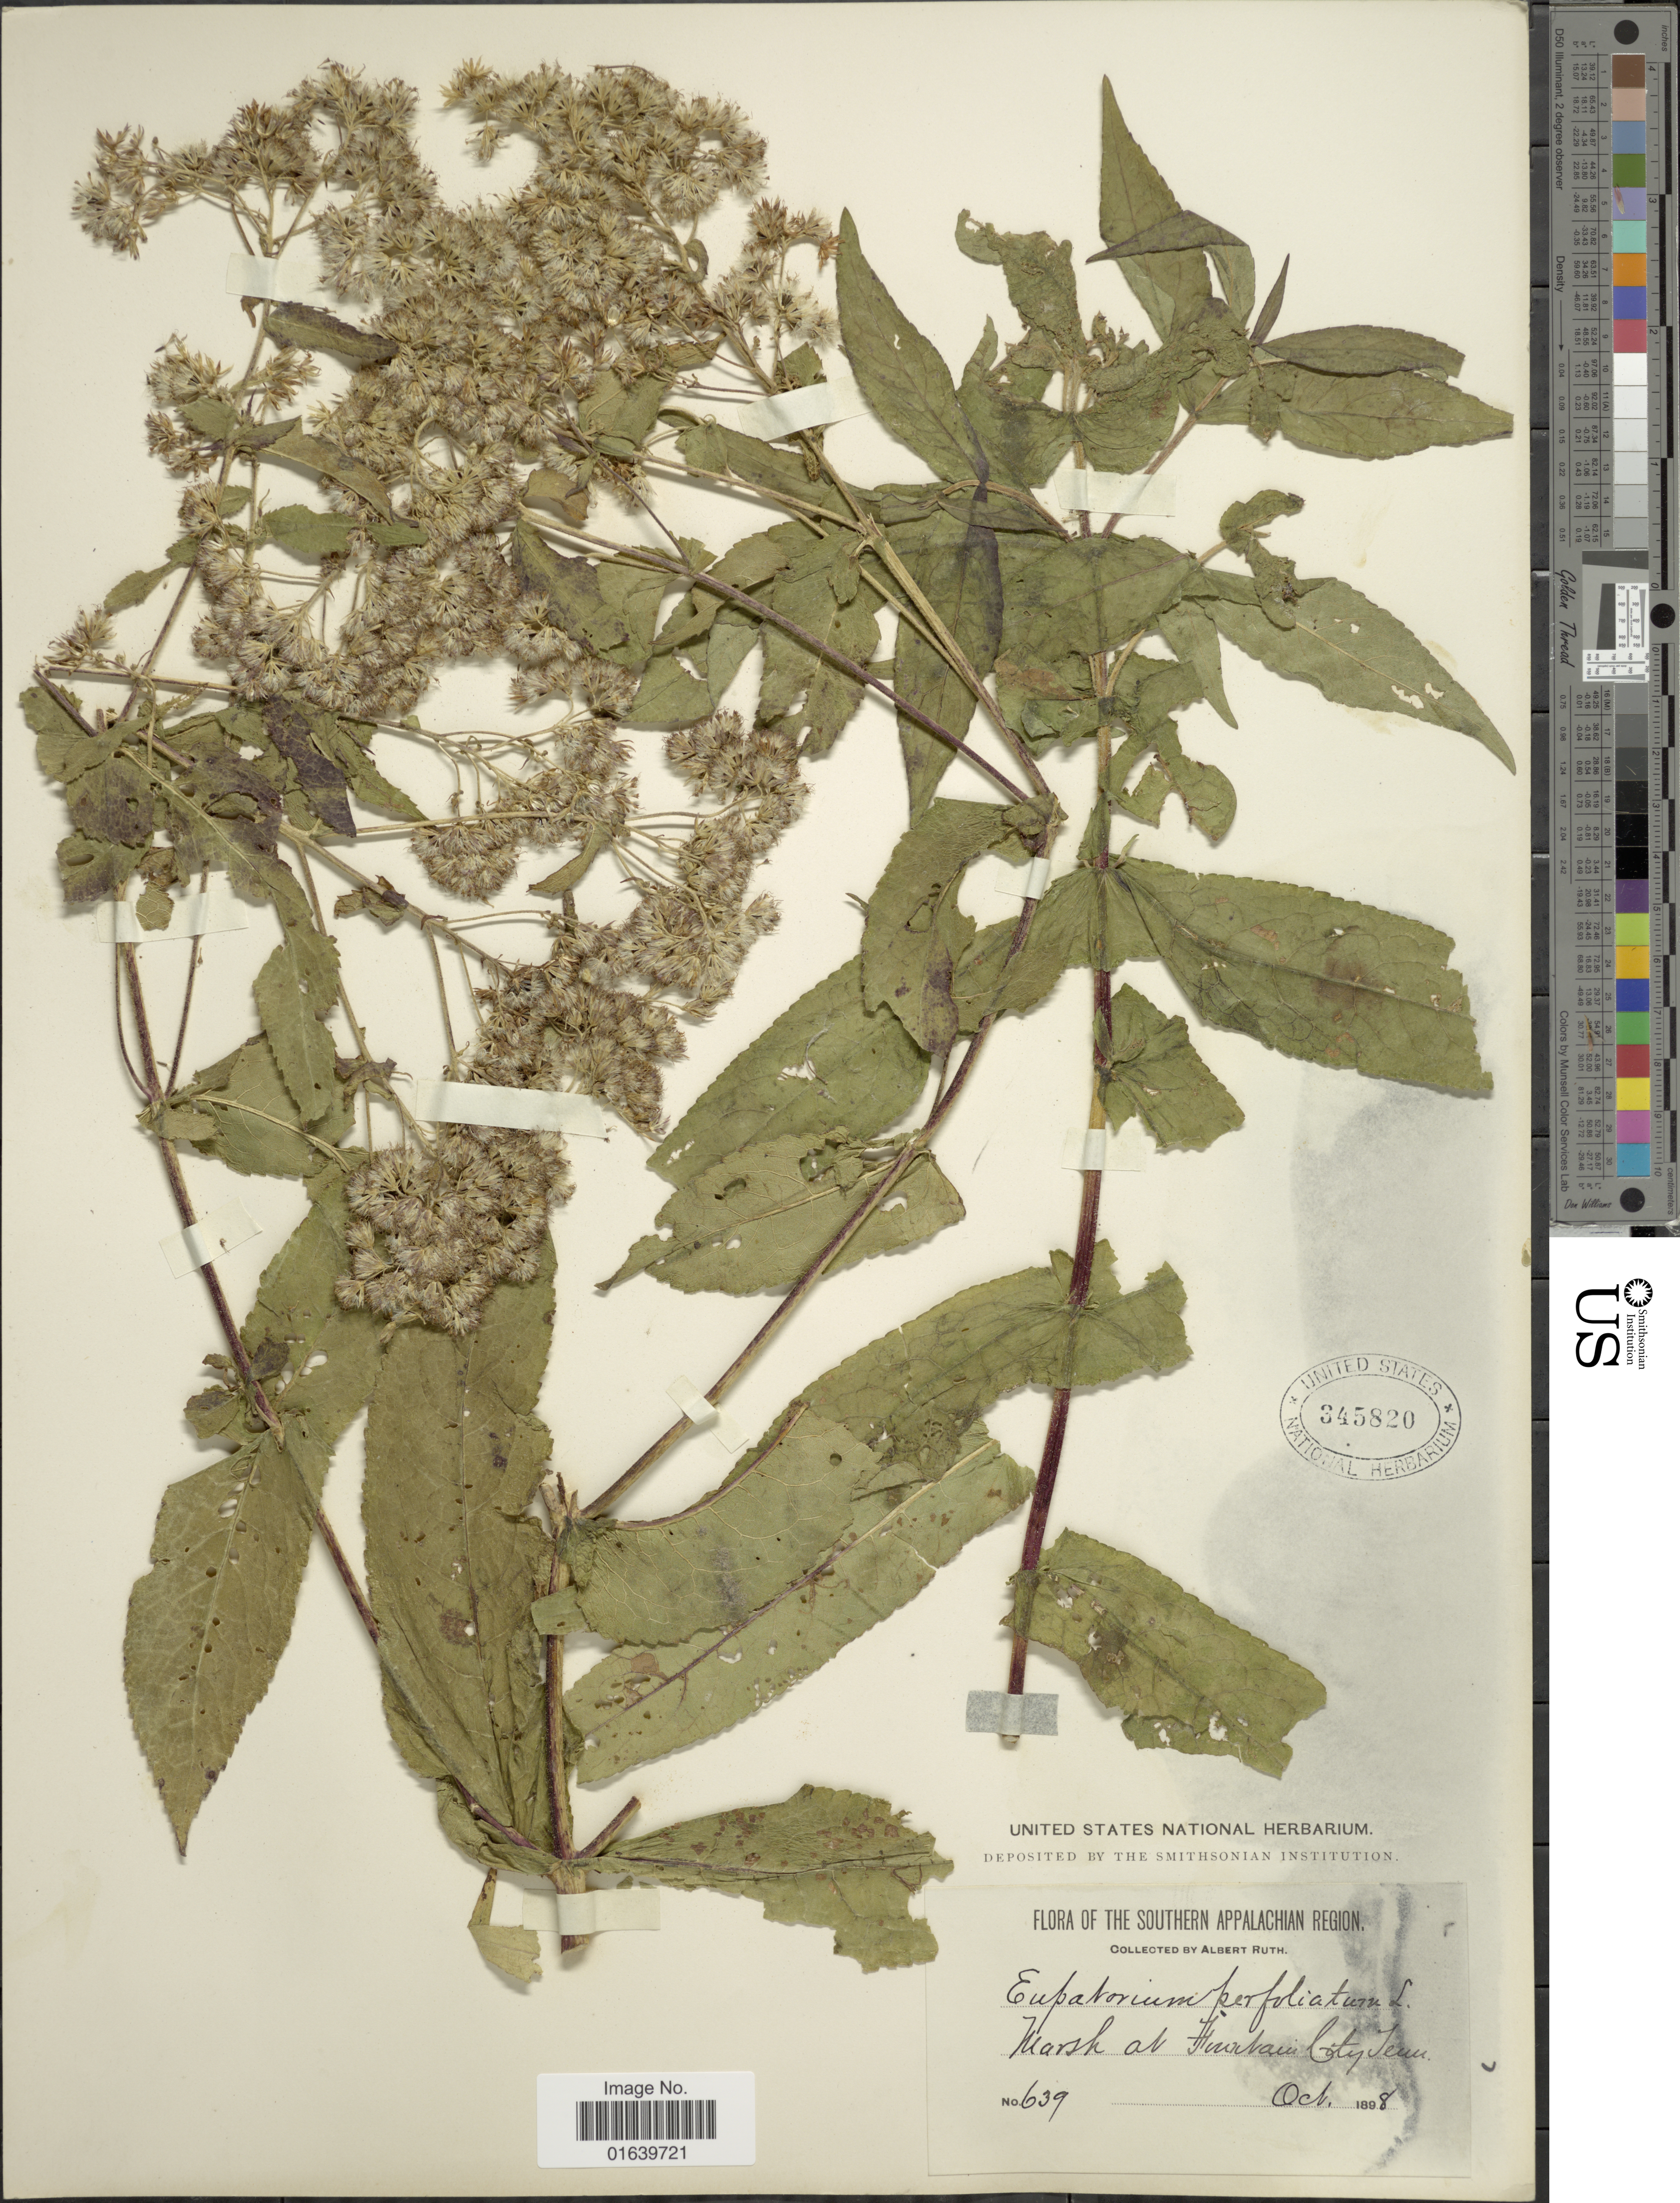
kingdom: Plantae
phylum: Tracheophyta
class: Magnoliopsida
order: Asterales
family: Asteraceae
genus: Eupatorium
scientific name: Eupatorium perfoliatum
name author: L.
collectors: A. Ruth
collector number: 639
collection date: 1898-10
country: United States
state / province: Tennessee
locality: Marsh at Fountain City, The Southern Appalachian Region.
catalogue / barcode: US 345820